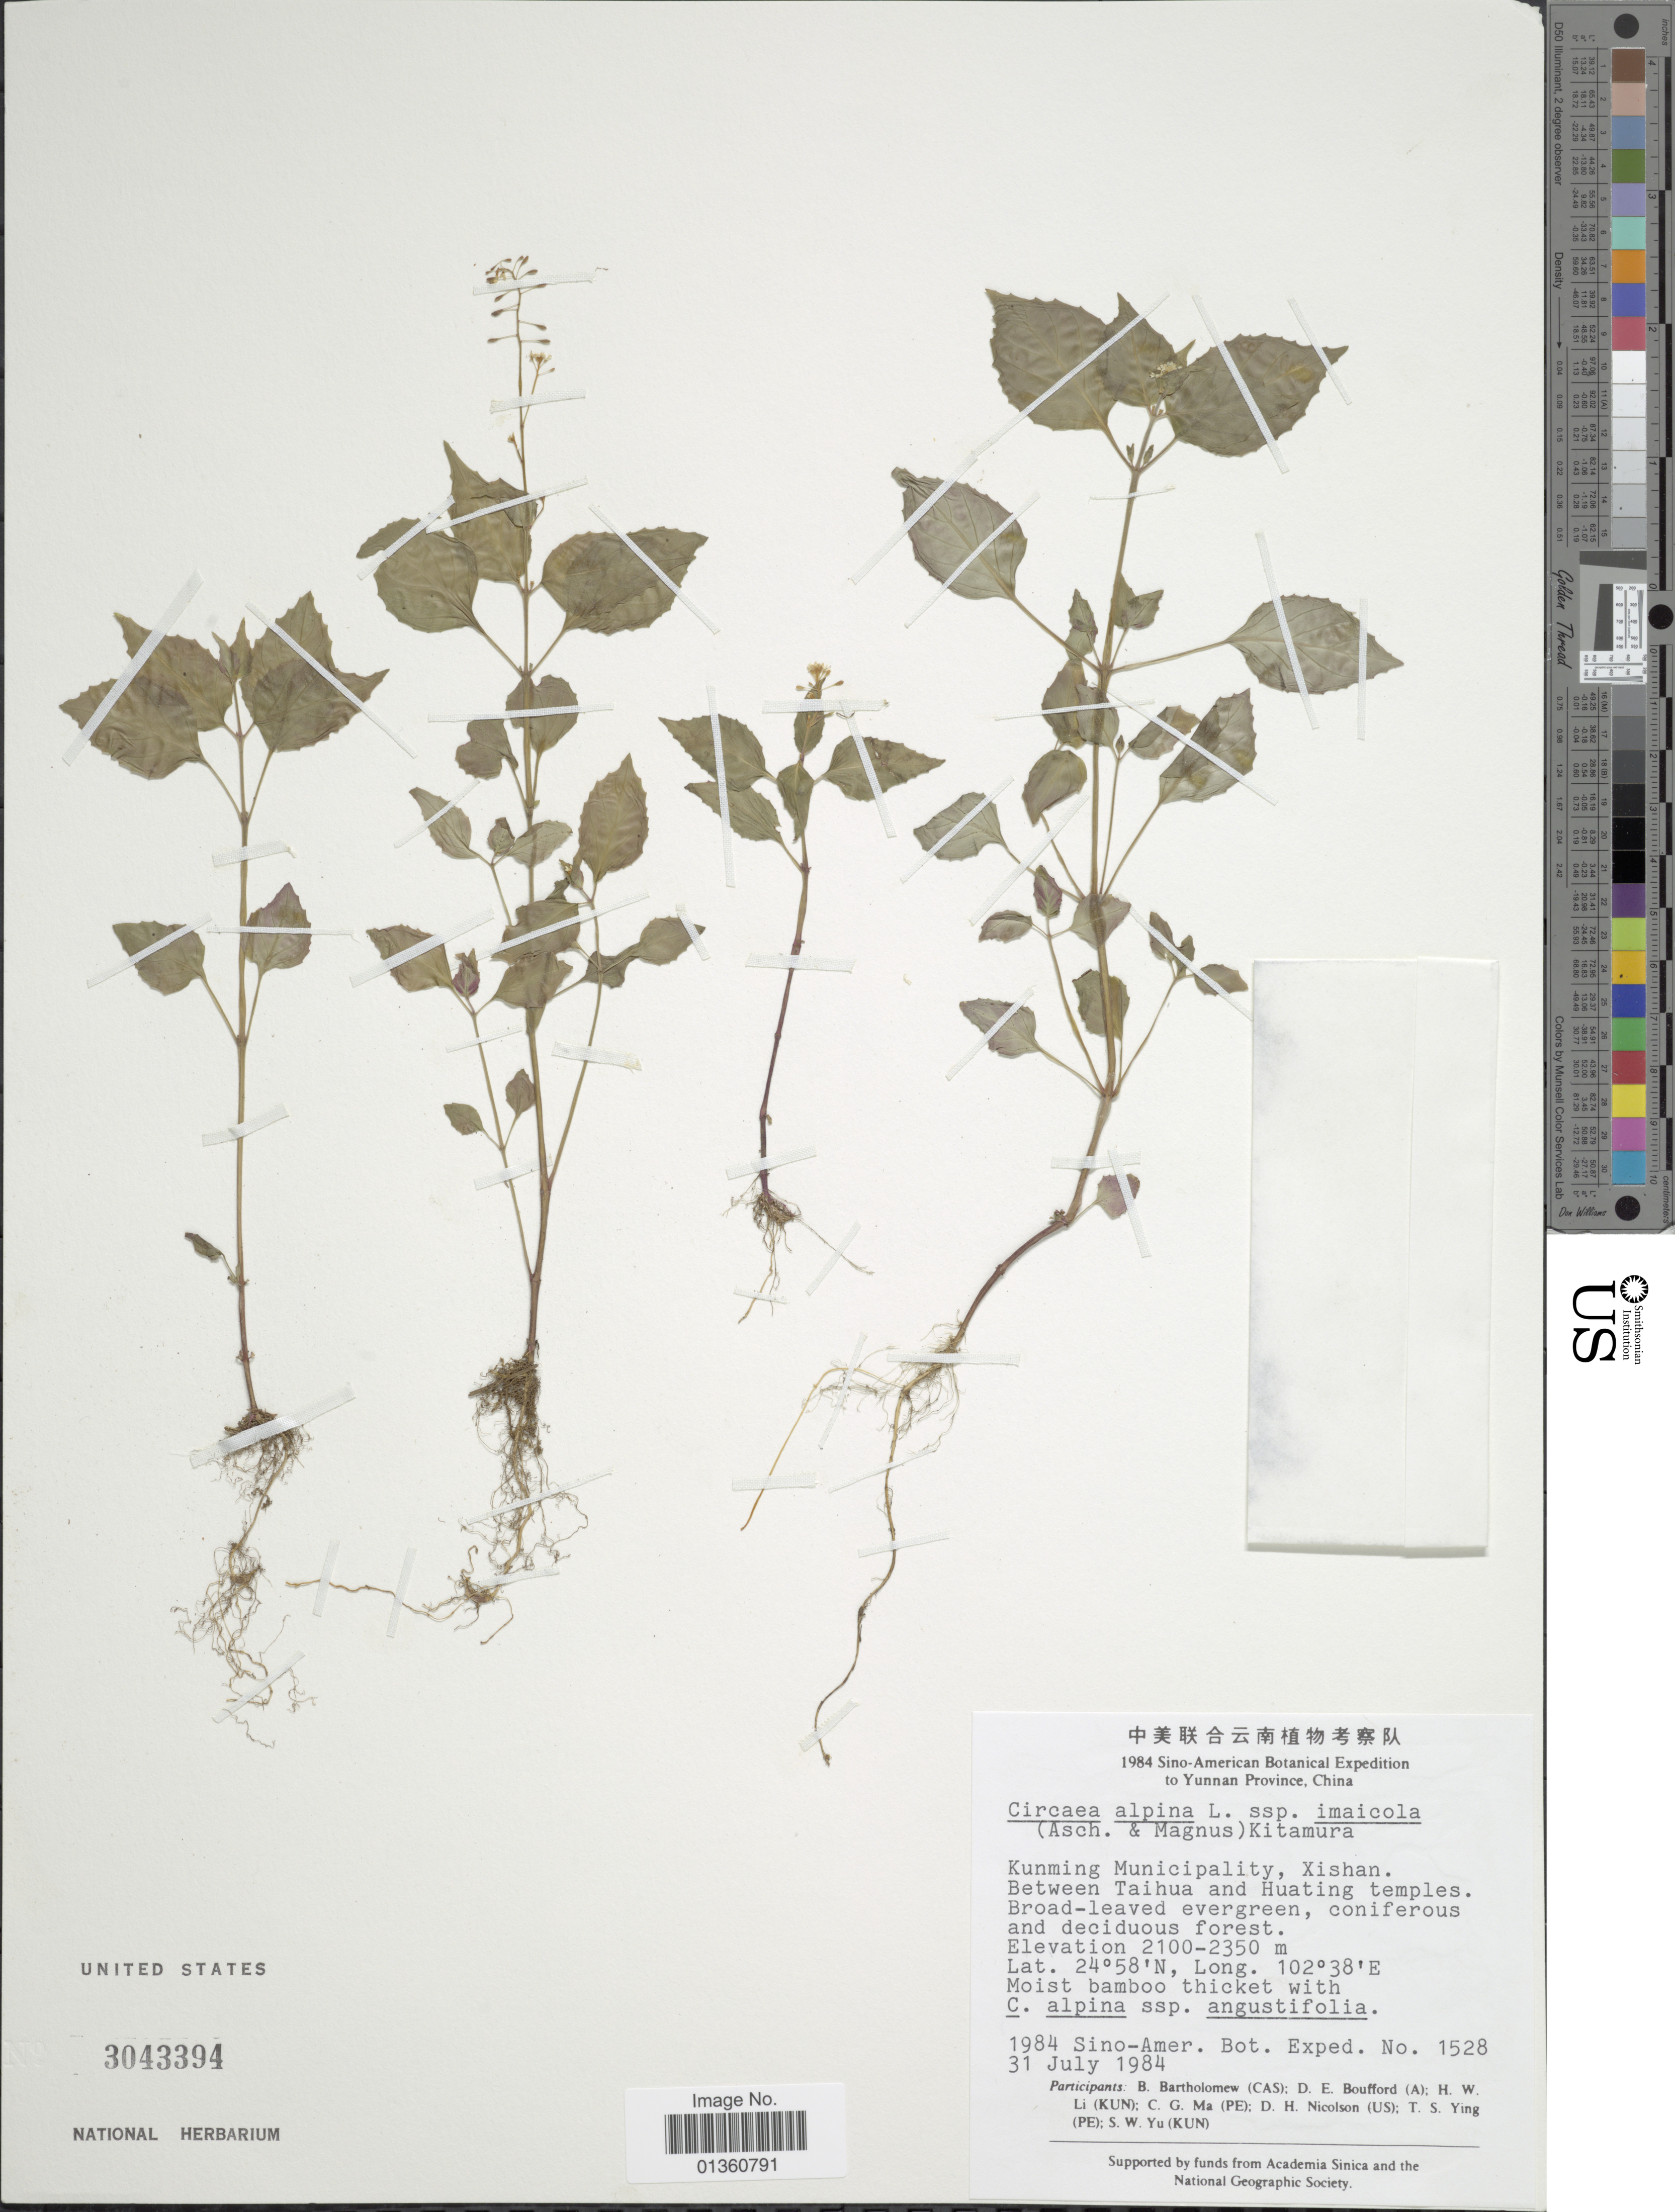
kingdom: Plantae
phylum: Tracheophyta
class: Magnoliopsida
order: Myrtales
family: Onagraceae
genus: Circaea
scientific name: Circaea alpina subsp. imaicola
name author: (Asch. & Magnus) Kitam.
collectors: Sino-Amer. Bot. Exped. 1984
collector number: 1528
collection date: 1984-07-31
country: China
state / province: Yunnan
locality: Kunming Municipality Xishan. Between Taihua and Huating temples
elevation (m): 2100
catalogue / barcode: US 3043394